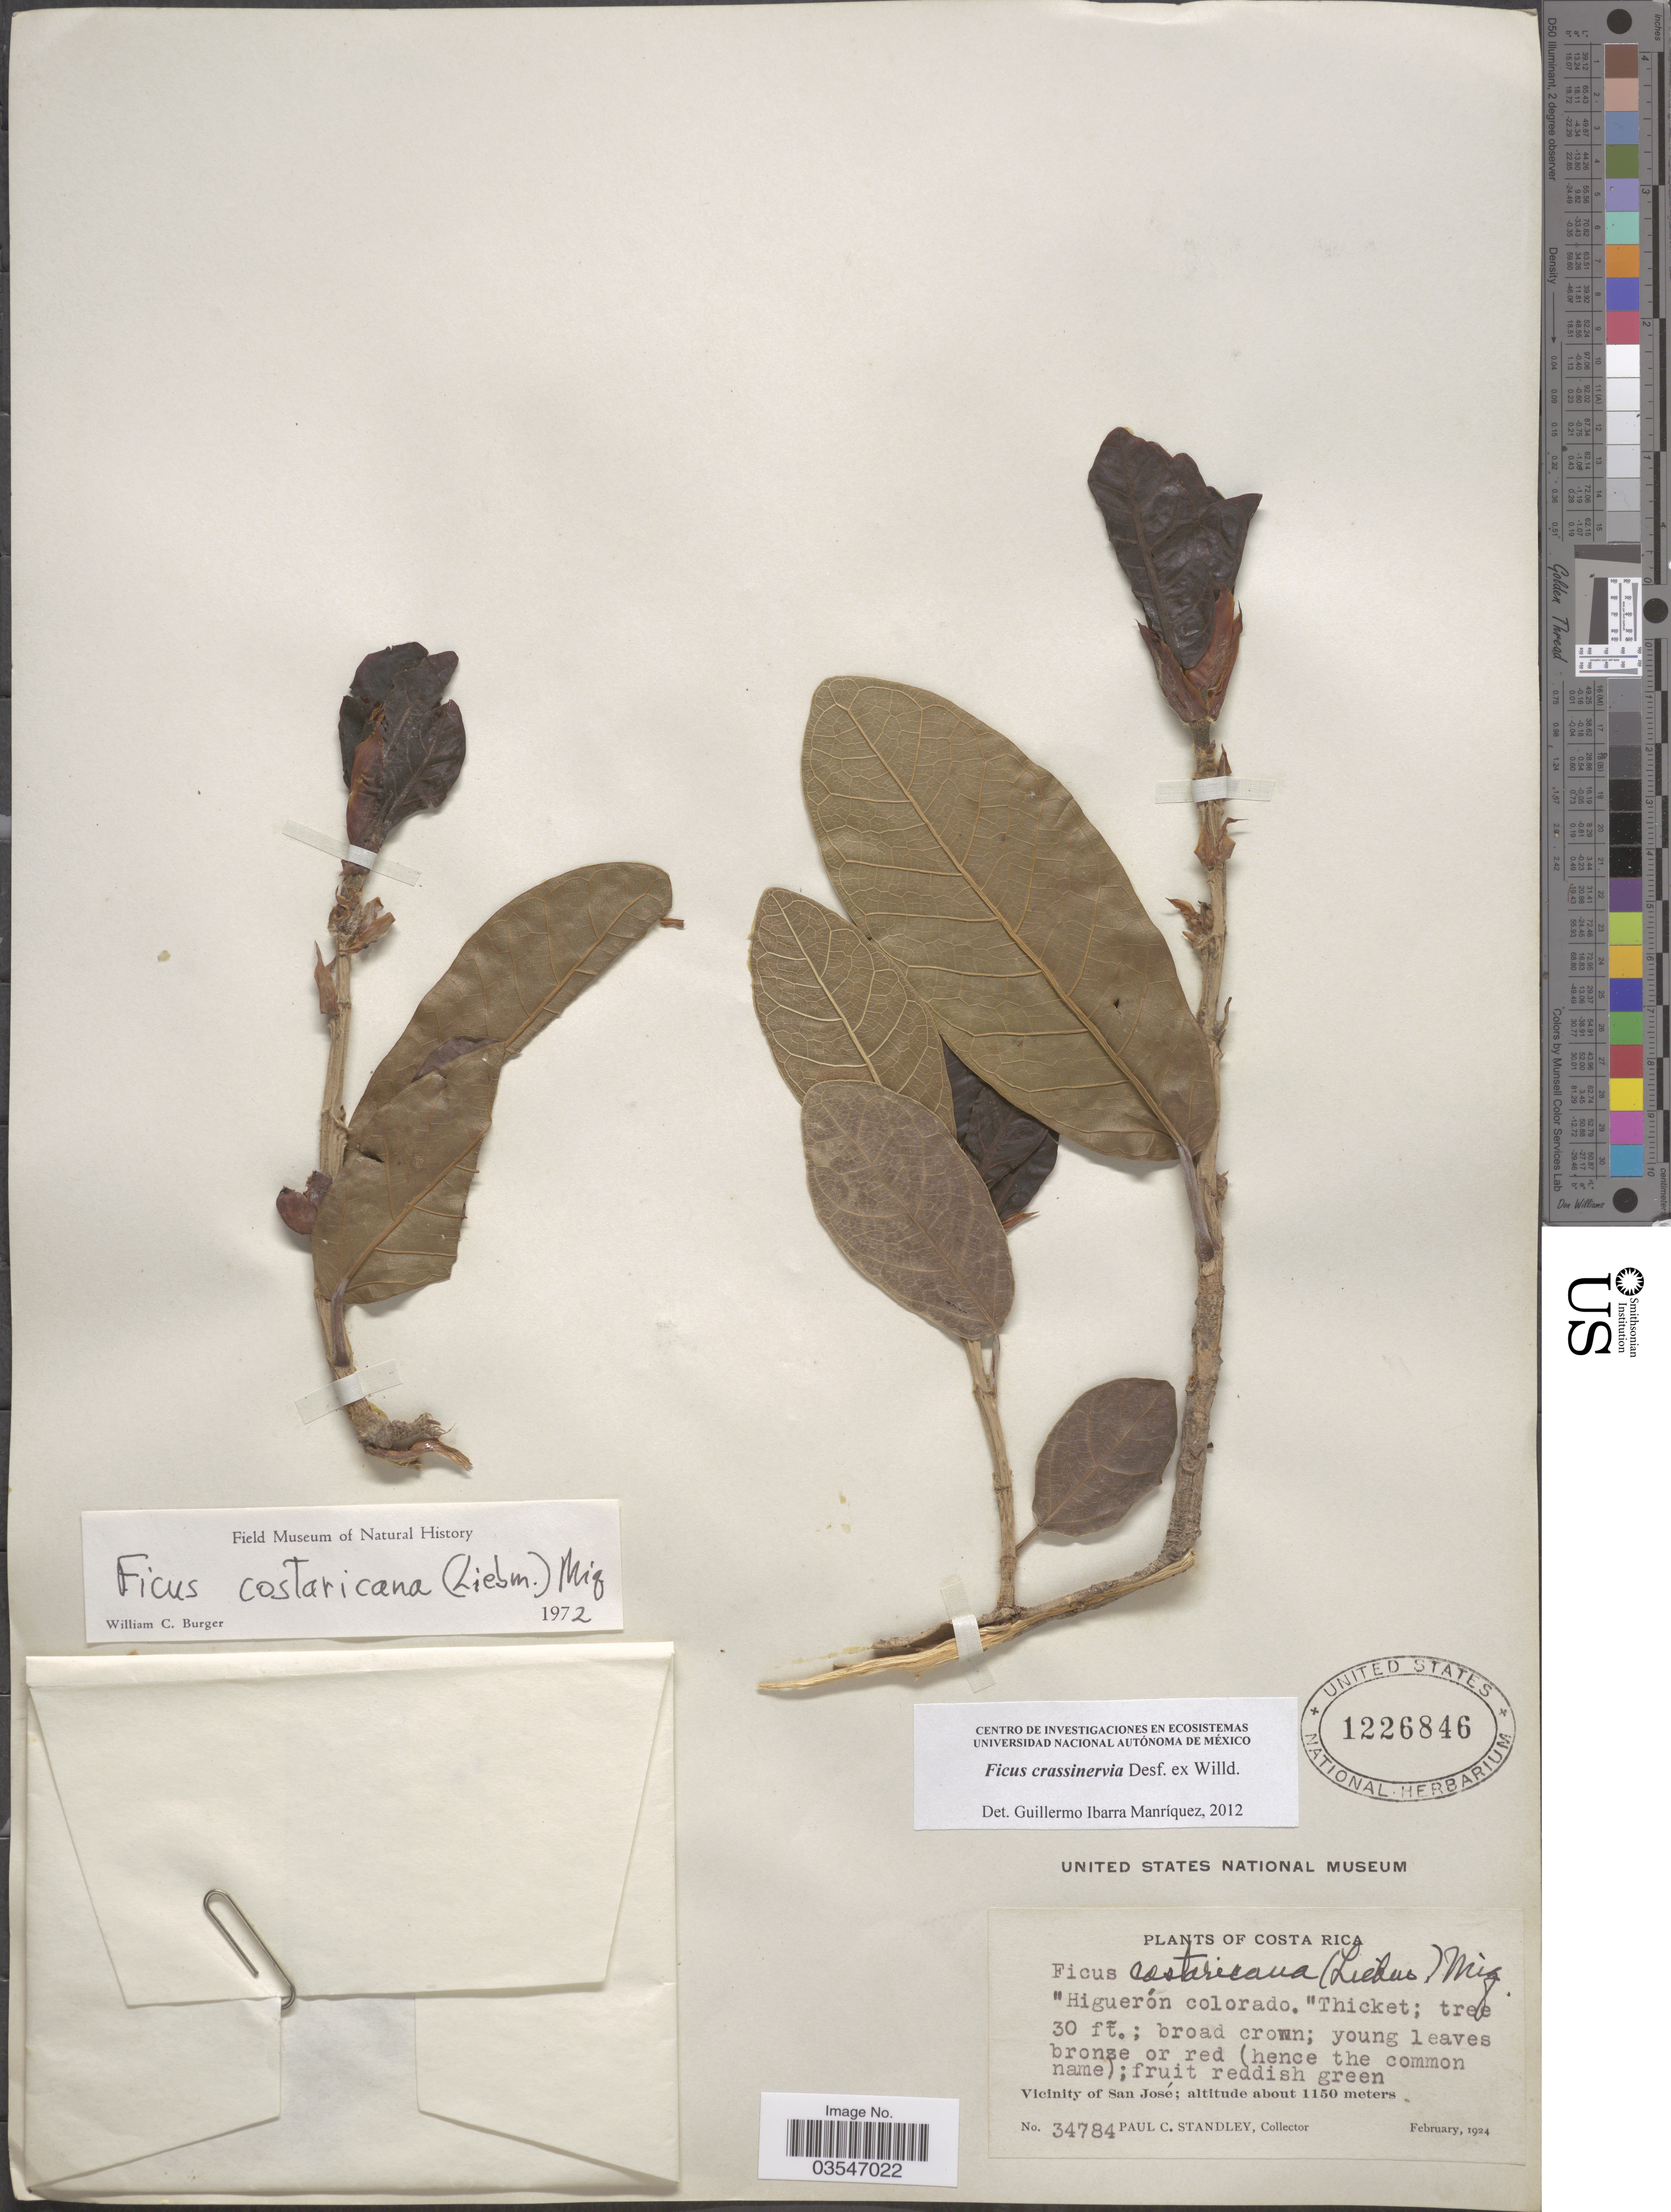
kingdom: Plantae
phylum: Tracheophyta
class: Magnoliopsida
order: Rosales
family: Moraceae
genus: Ficus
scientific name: Ficus crassinervia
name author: Desf. ex Willd.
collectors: P. C. Standley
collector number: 34784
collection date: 1924-02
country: Costa Rica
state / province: San José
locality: Vicinity of San José.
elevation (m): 1150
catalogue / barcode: US 1226846